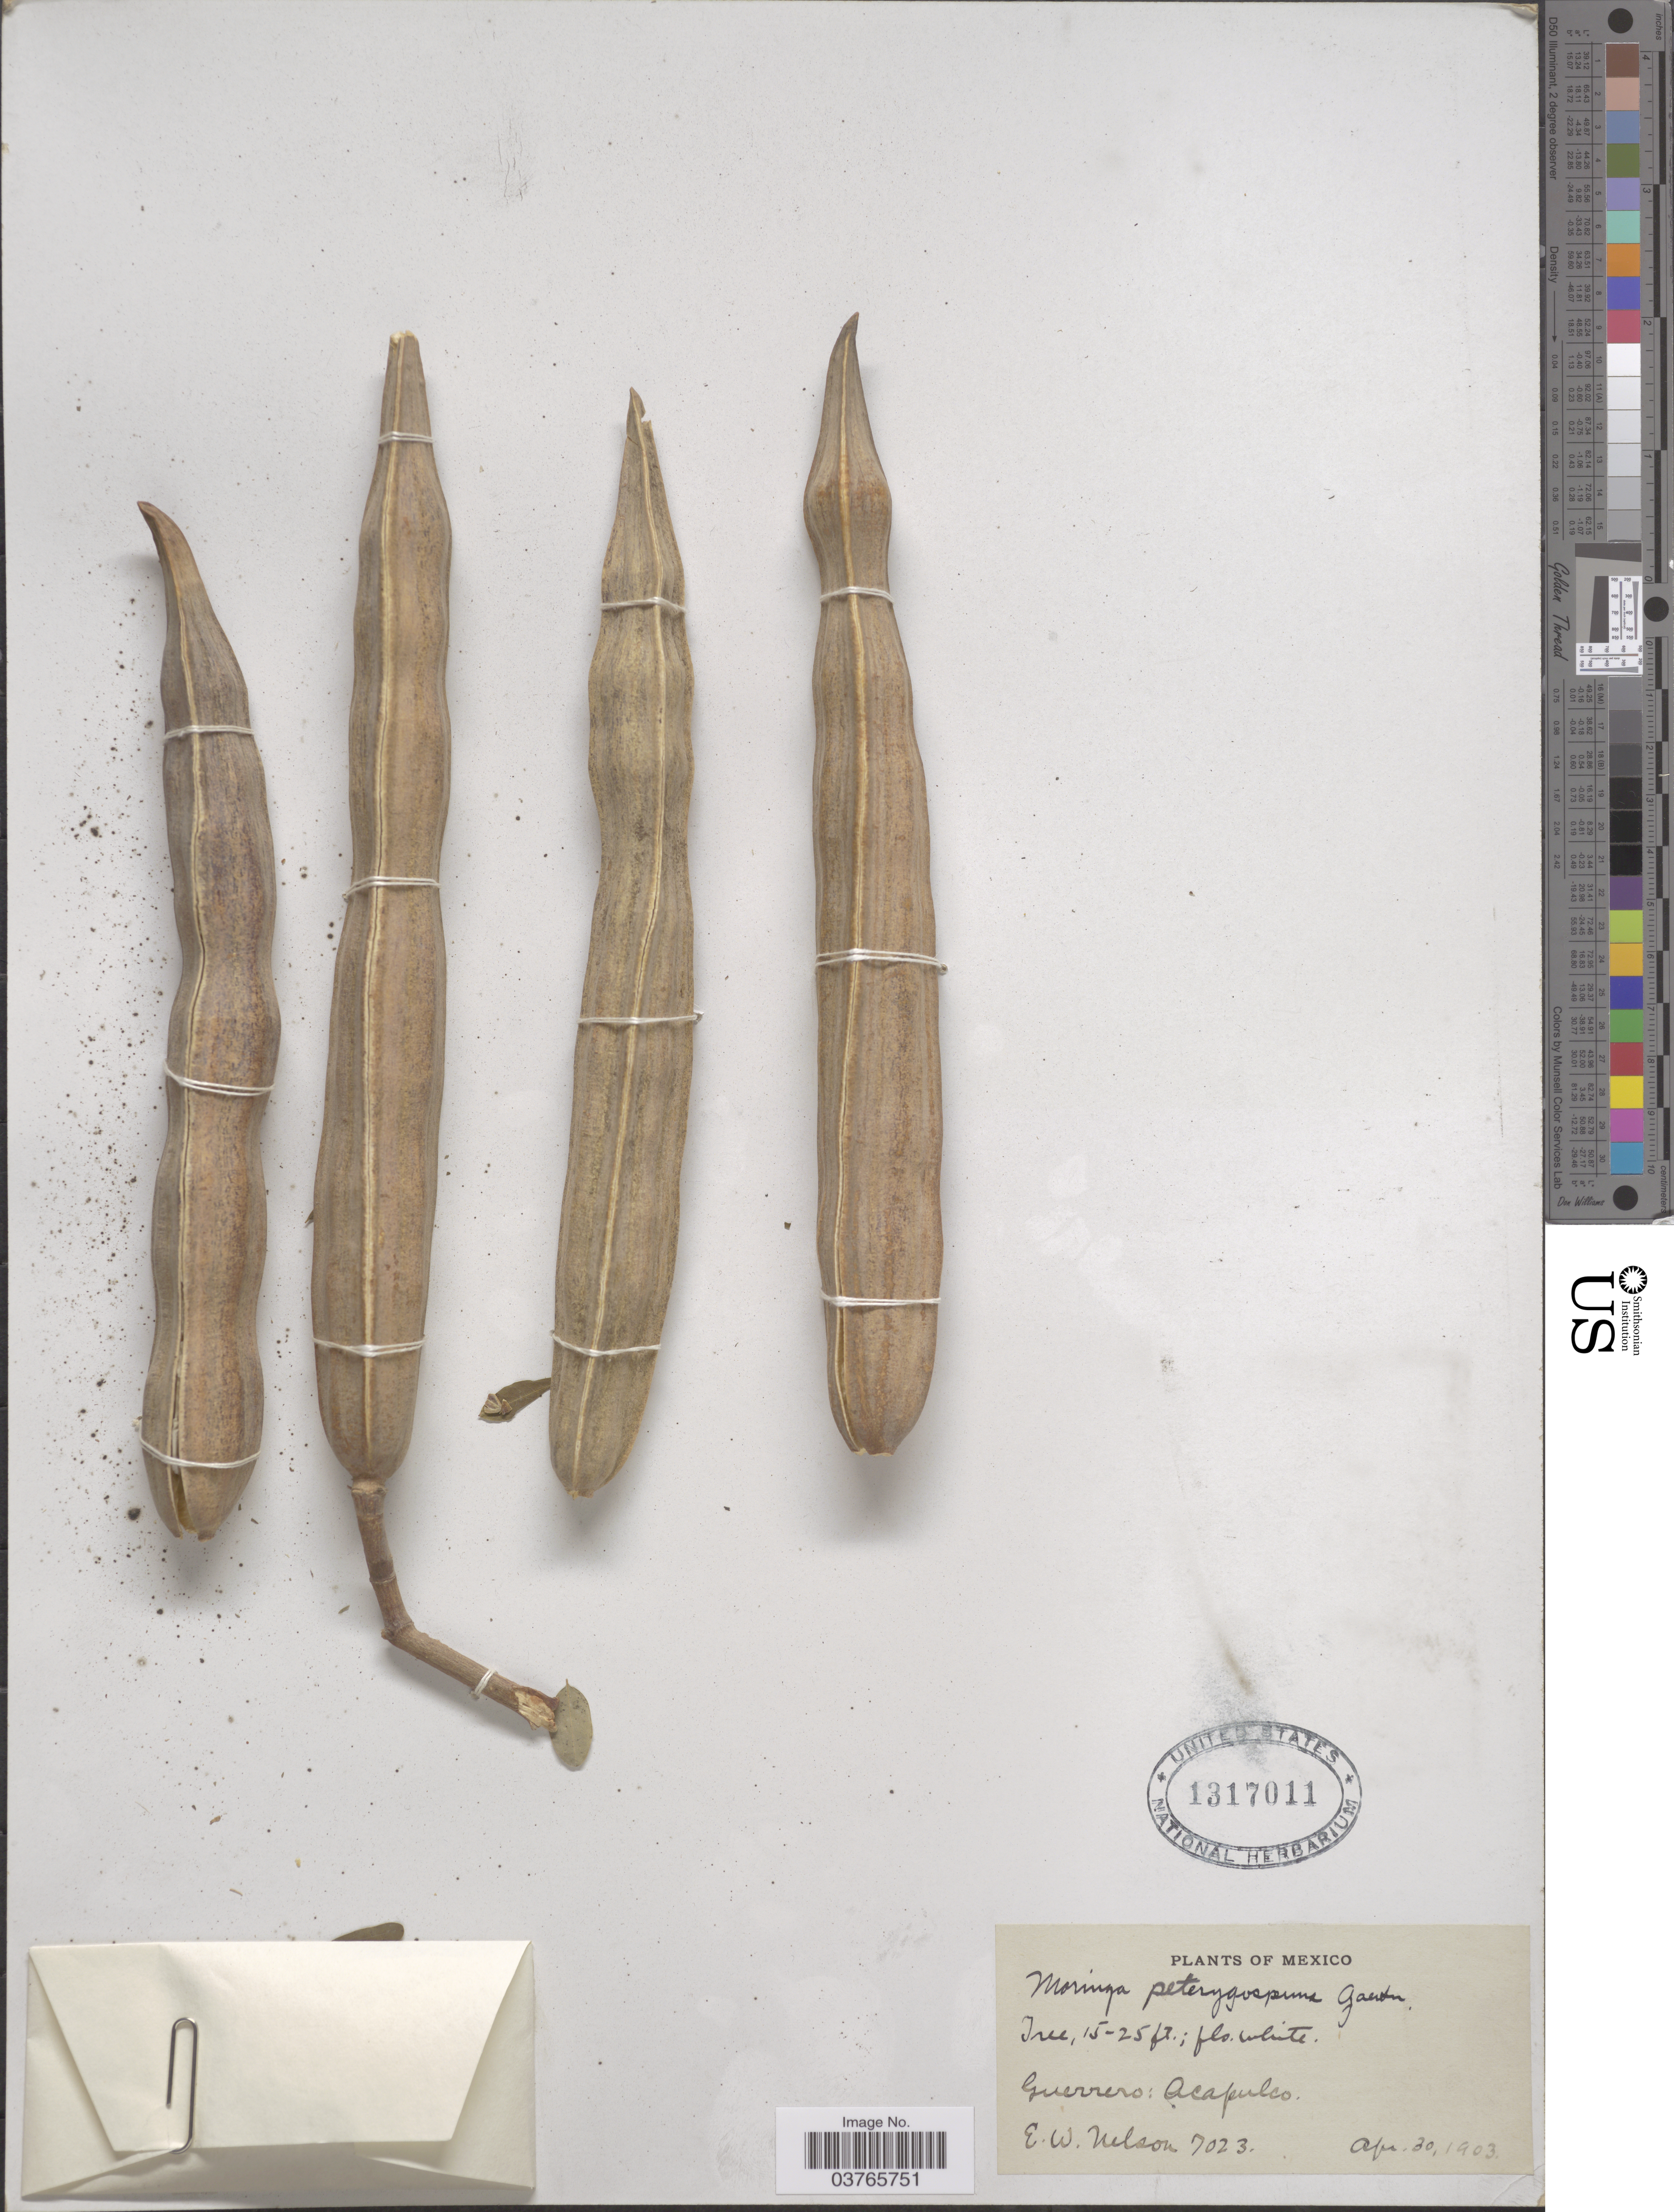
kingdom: Plantae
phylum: Tracheophyta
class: Magnoliopsida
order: Brassicales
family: Moringaceae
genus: Moringa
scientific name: Moringa oleifera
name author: Lam.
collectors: E. W. Nelson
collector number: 7023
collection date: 1903-04-30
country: Mexico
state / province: Guerrero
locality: Acapulco.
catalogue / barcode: US 1317011